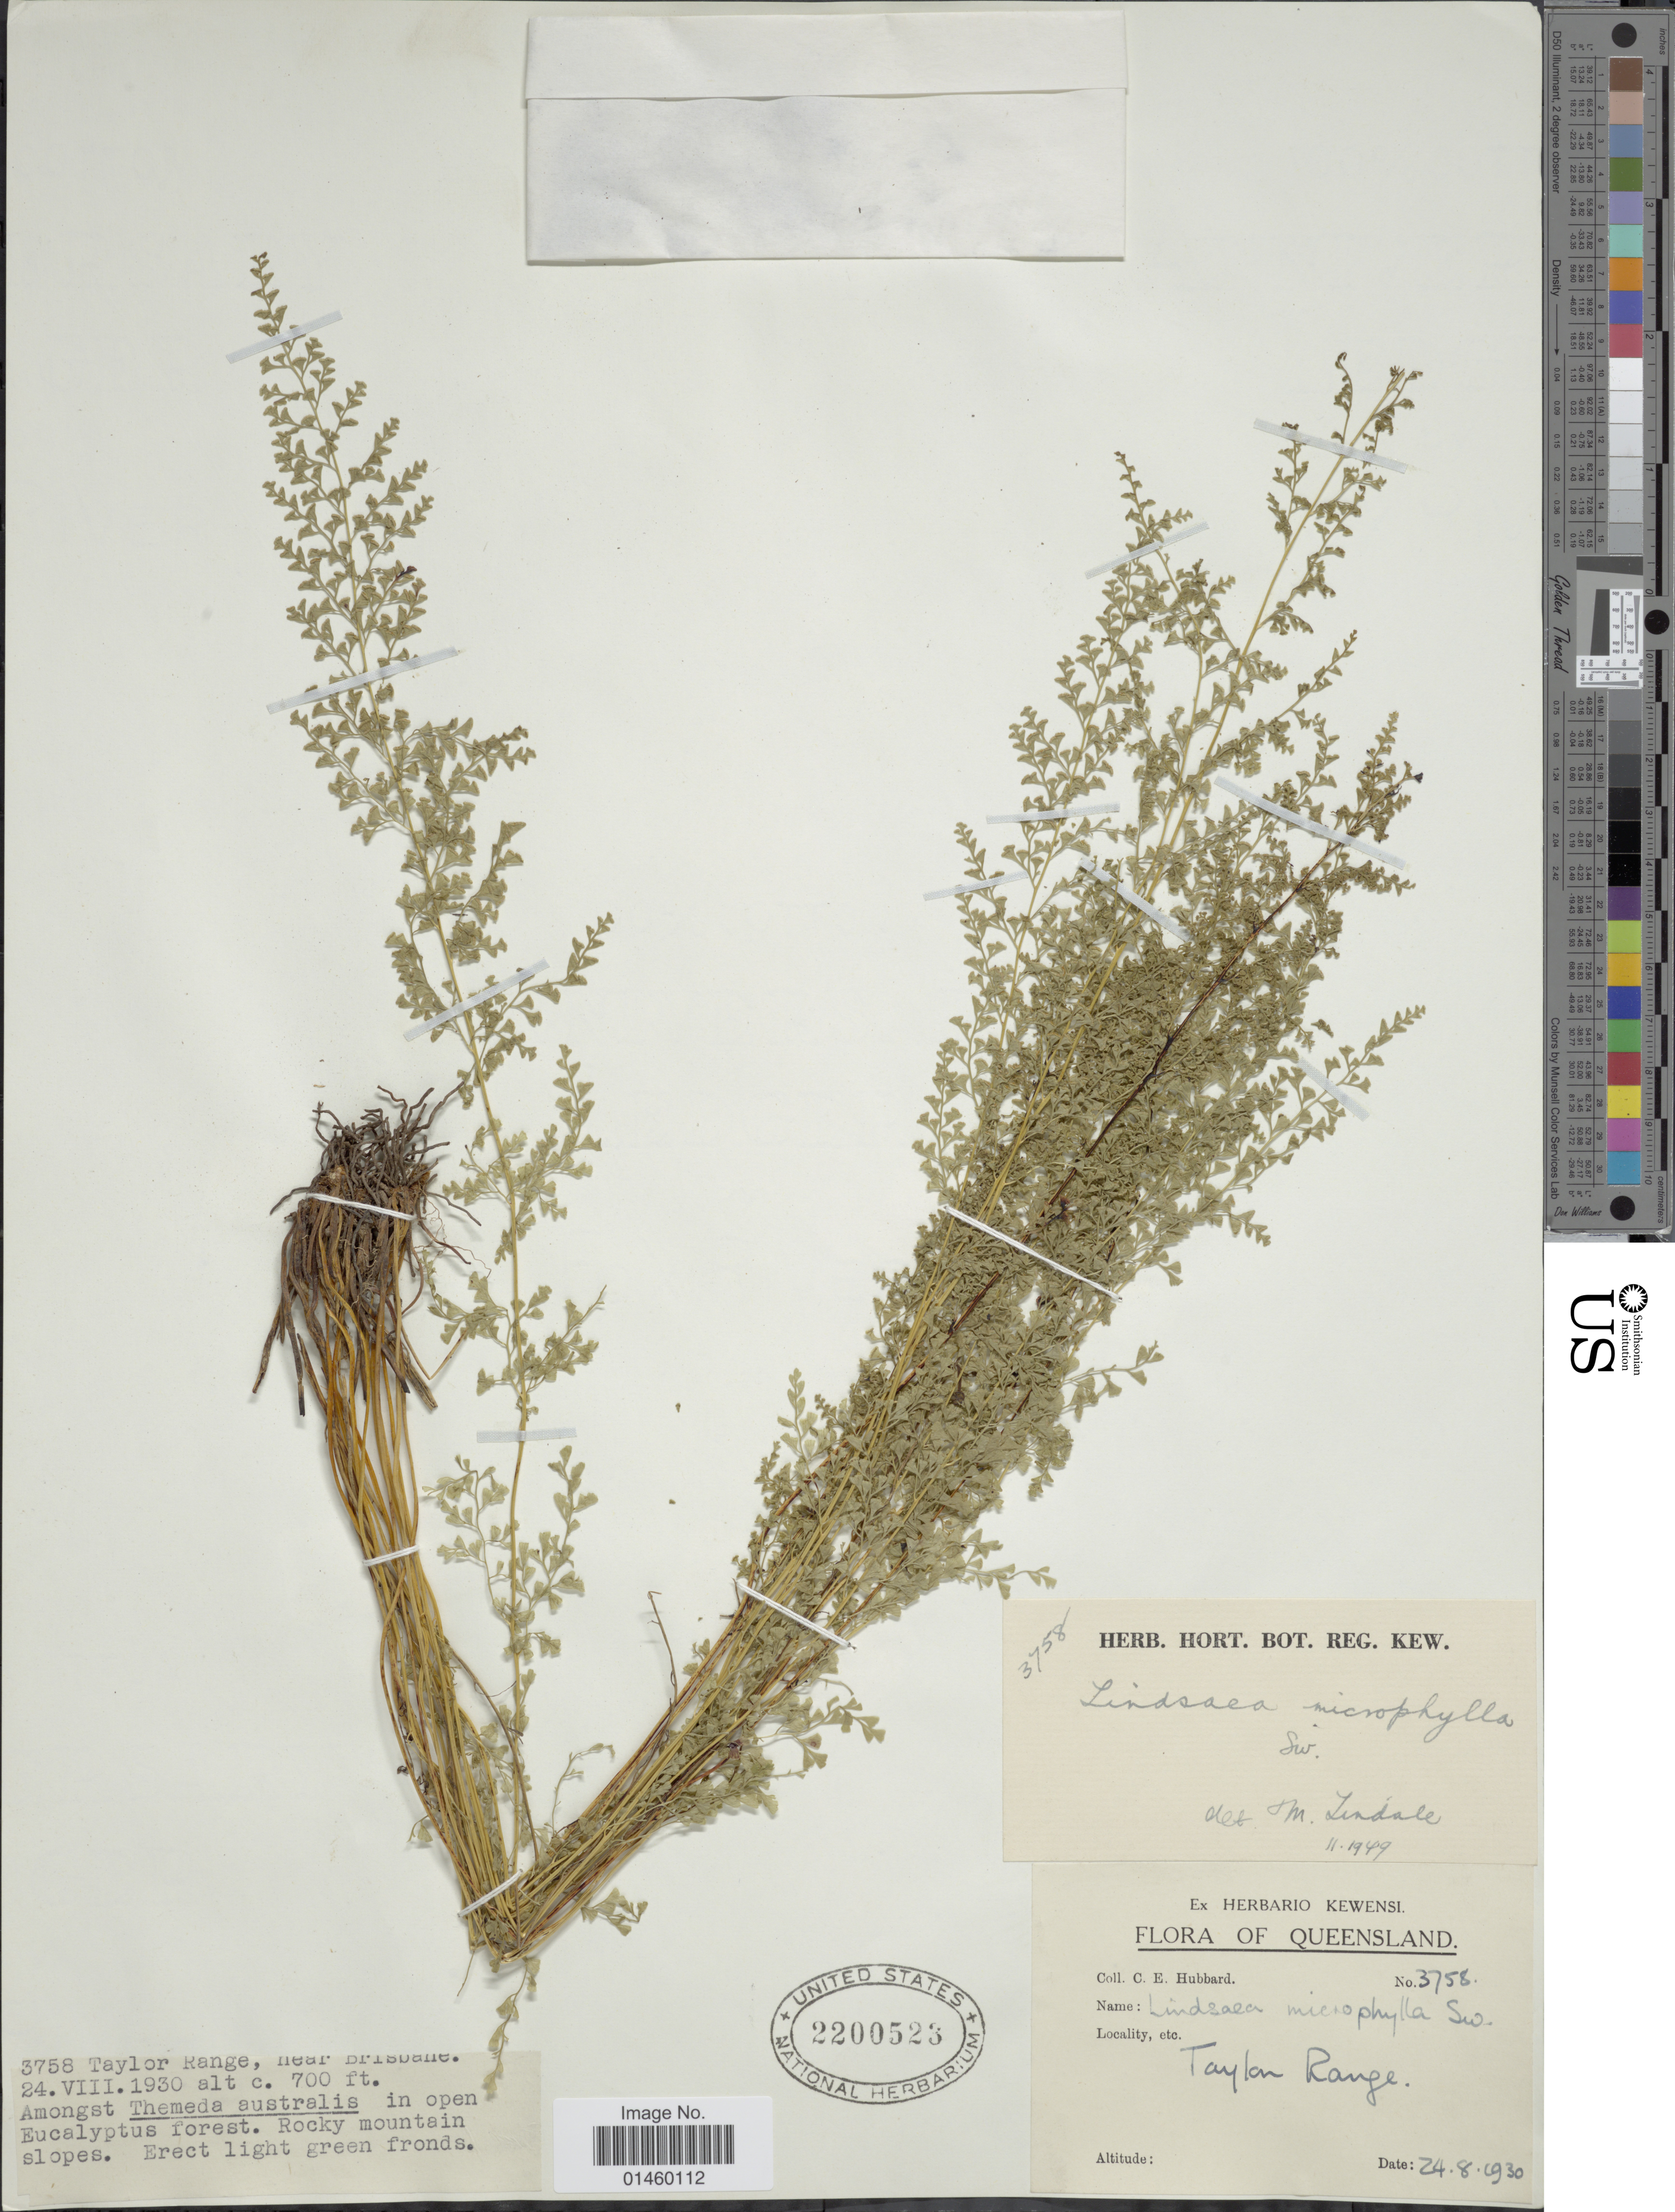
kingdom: Plantae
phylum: Tracheophyta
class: Polypodiopsida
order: Polypodiales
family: Lindsaeaceae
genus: Lindsaea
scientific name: Lindsaea microphylla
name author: Sw.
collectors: C. E. Hubbard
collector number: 2758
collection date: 1930-08-24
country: Australia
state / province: Queensland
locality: Taylor Range, near Brisbane. Rocky mountain slopes.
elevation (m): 213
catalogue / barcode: US 2200523